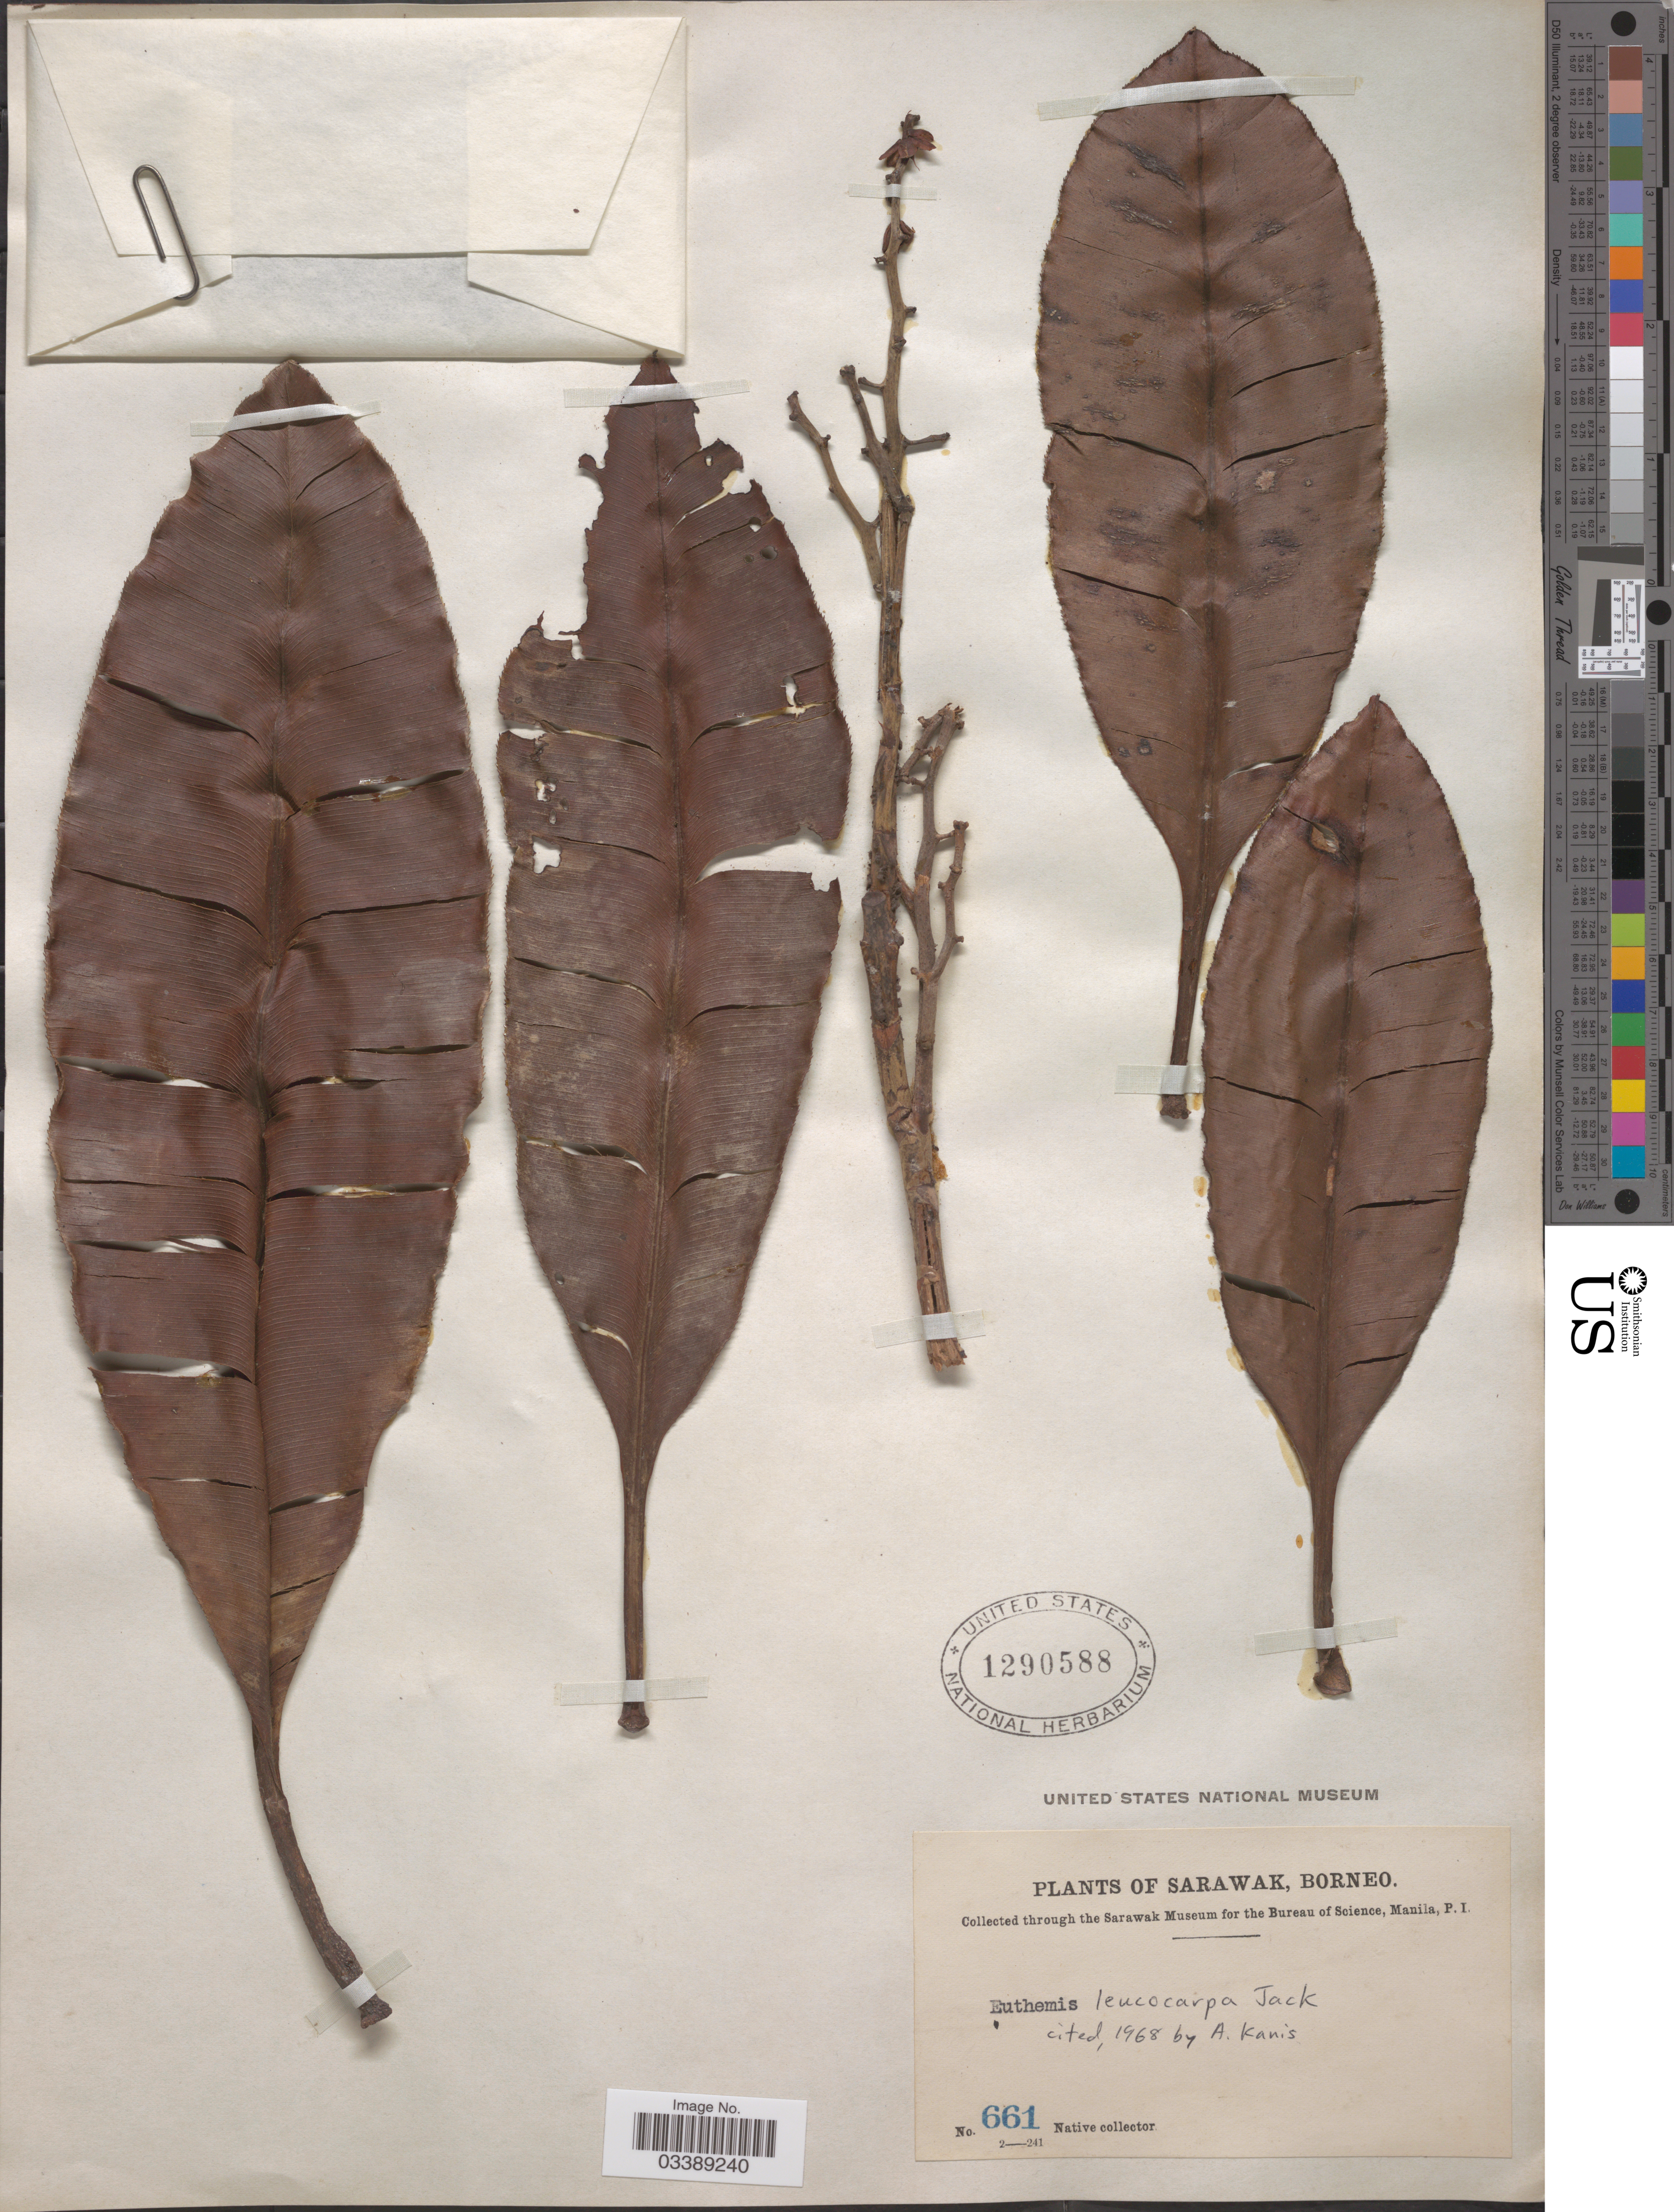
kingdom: Plantae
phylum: Tracheophyta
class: Magnoliopsida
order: Malpighiales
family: Ochnaceae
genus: Euthemis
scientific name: Euthemis leucocarpa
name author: Jack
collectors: Native collector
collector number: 661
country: Malaysia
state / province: Sarawak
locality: Borneo.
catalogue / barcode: US 1290588